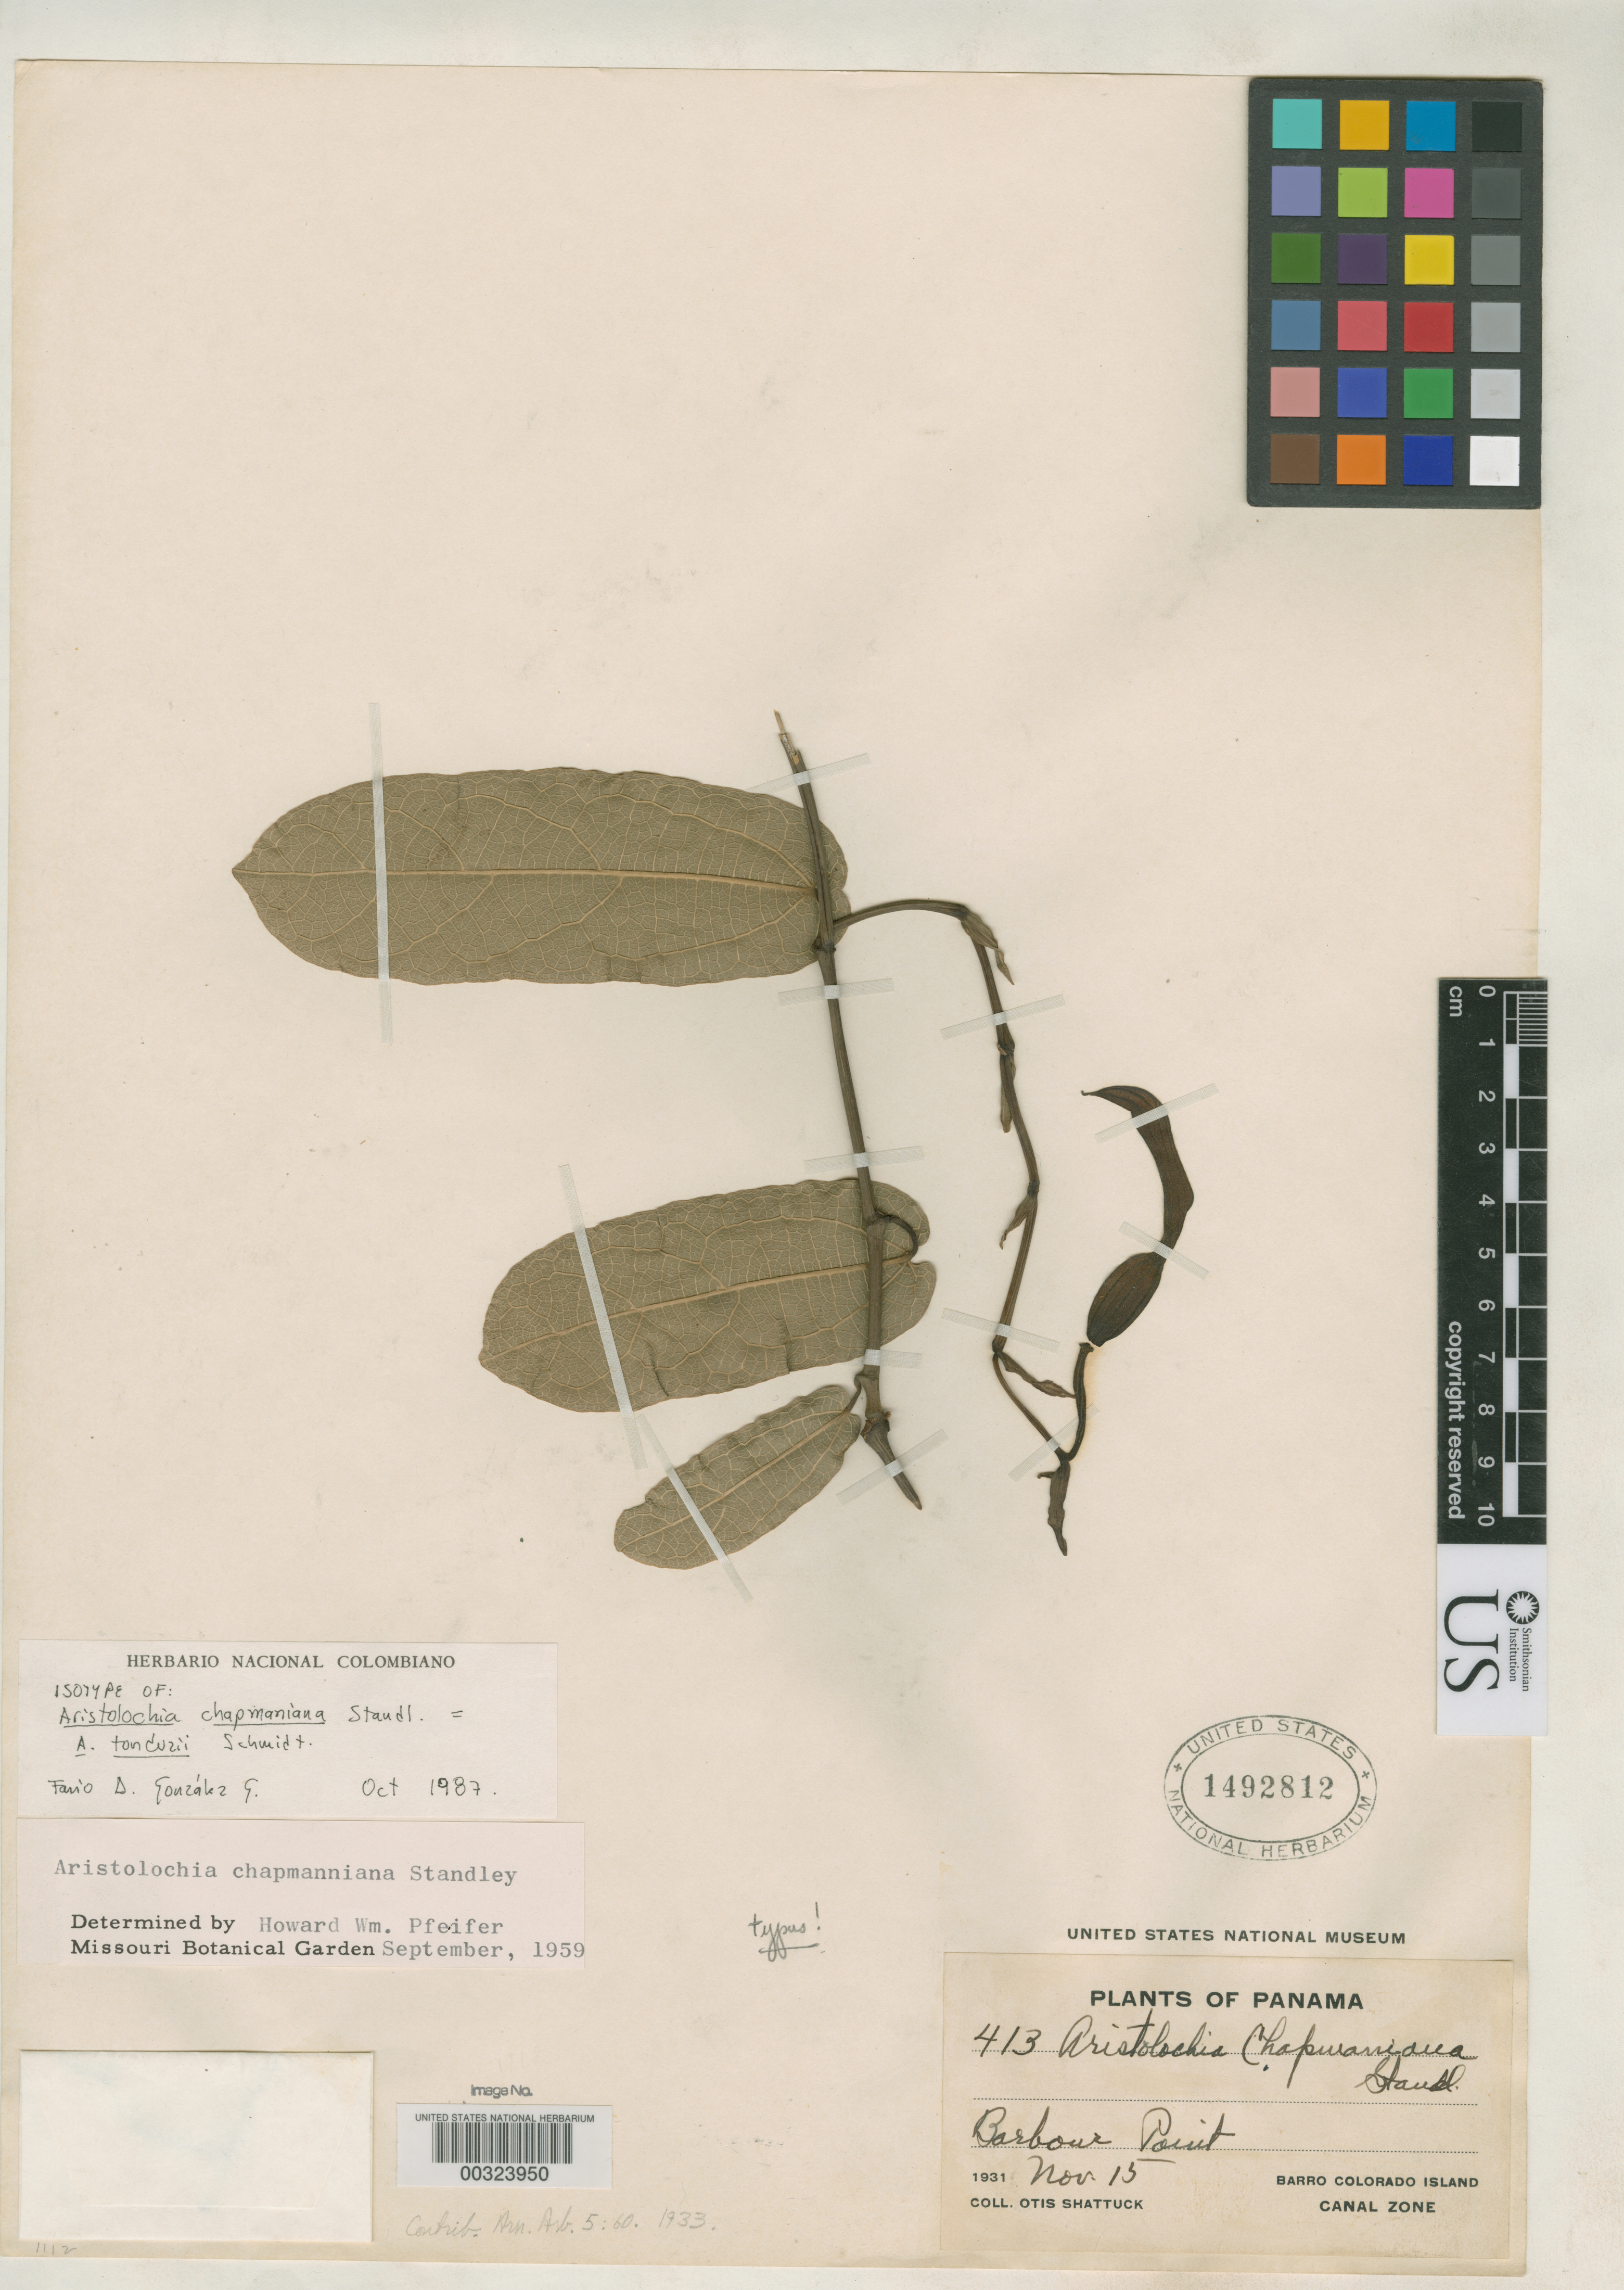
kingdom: Plantae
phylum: Tracheophyta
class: Magnoliopsida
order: Piperales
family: Aristolochiaceae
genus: Aristolochia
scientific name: Aristolochia chapmaniana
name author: Standl.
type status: Isotype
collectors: O. Shattuck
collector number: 413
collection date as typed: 15 Nov 1931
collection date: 1931-11-15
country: Panama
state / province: Panamá Oeste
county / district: Canal Zone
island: Barro Colorado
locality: Barbour Point.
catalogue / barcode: US 1492812